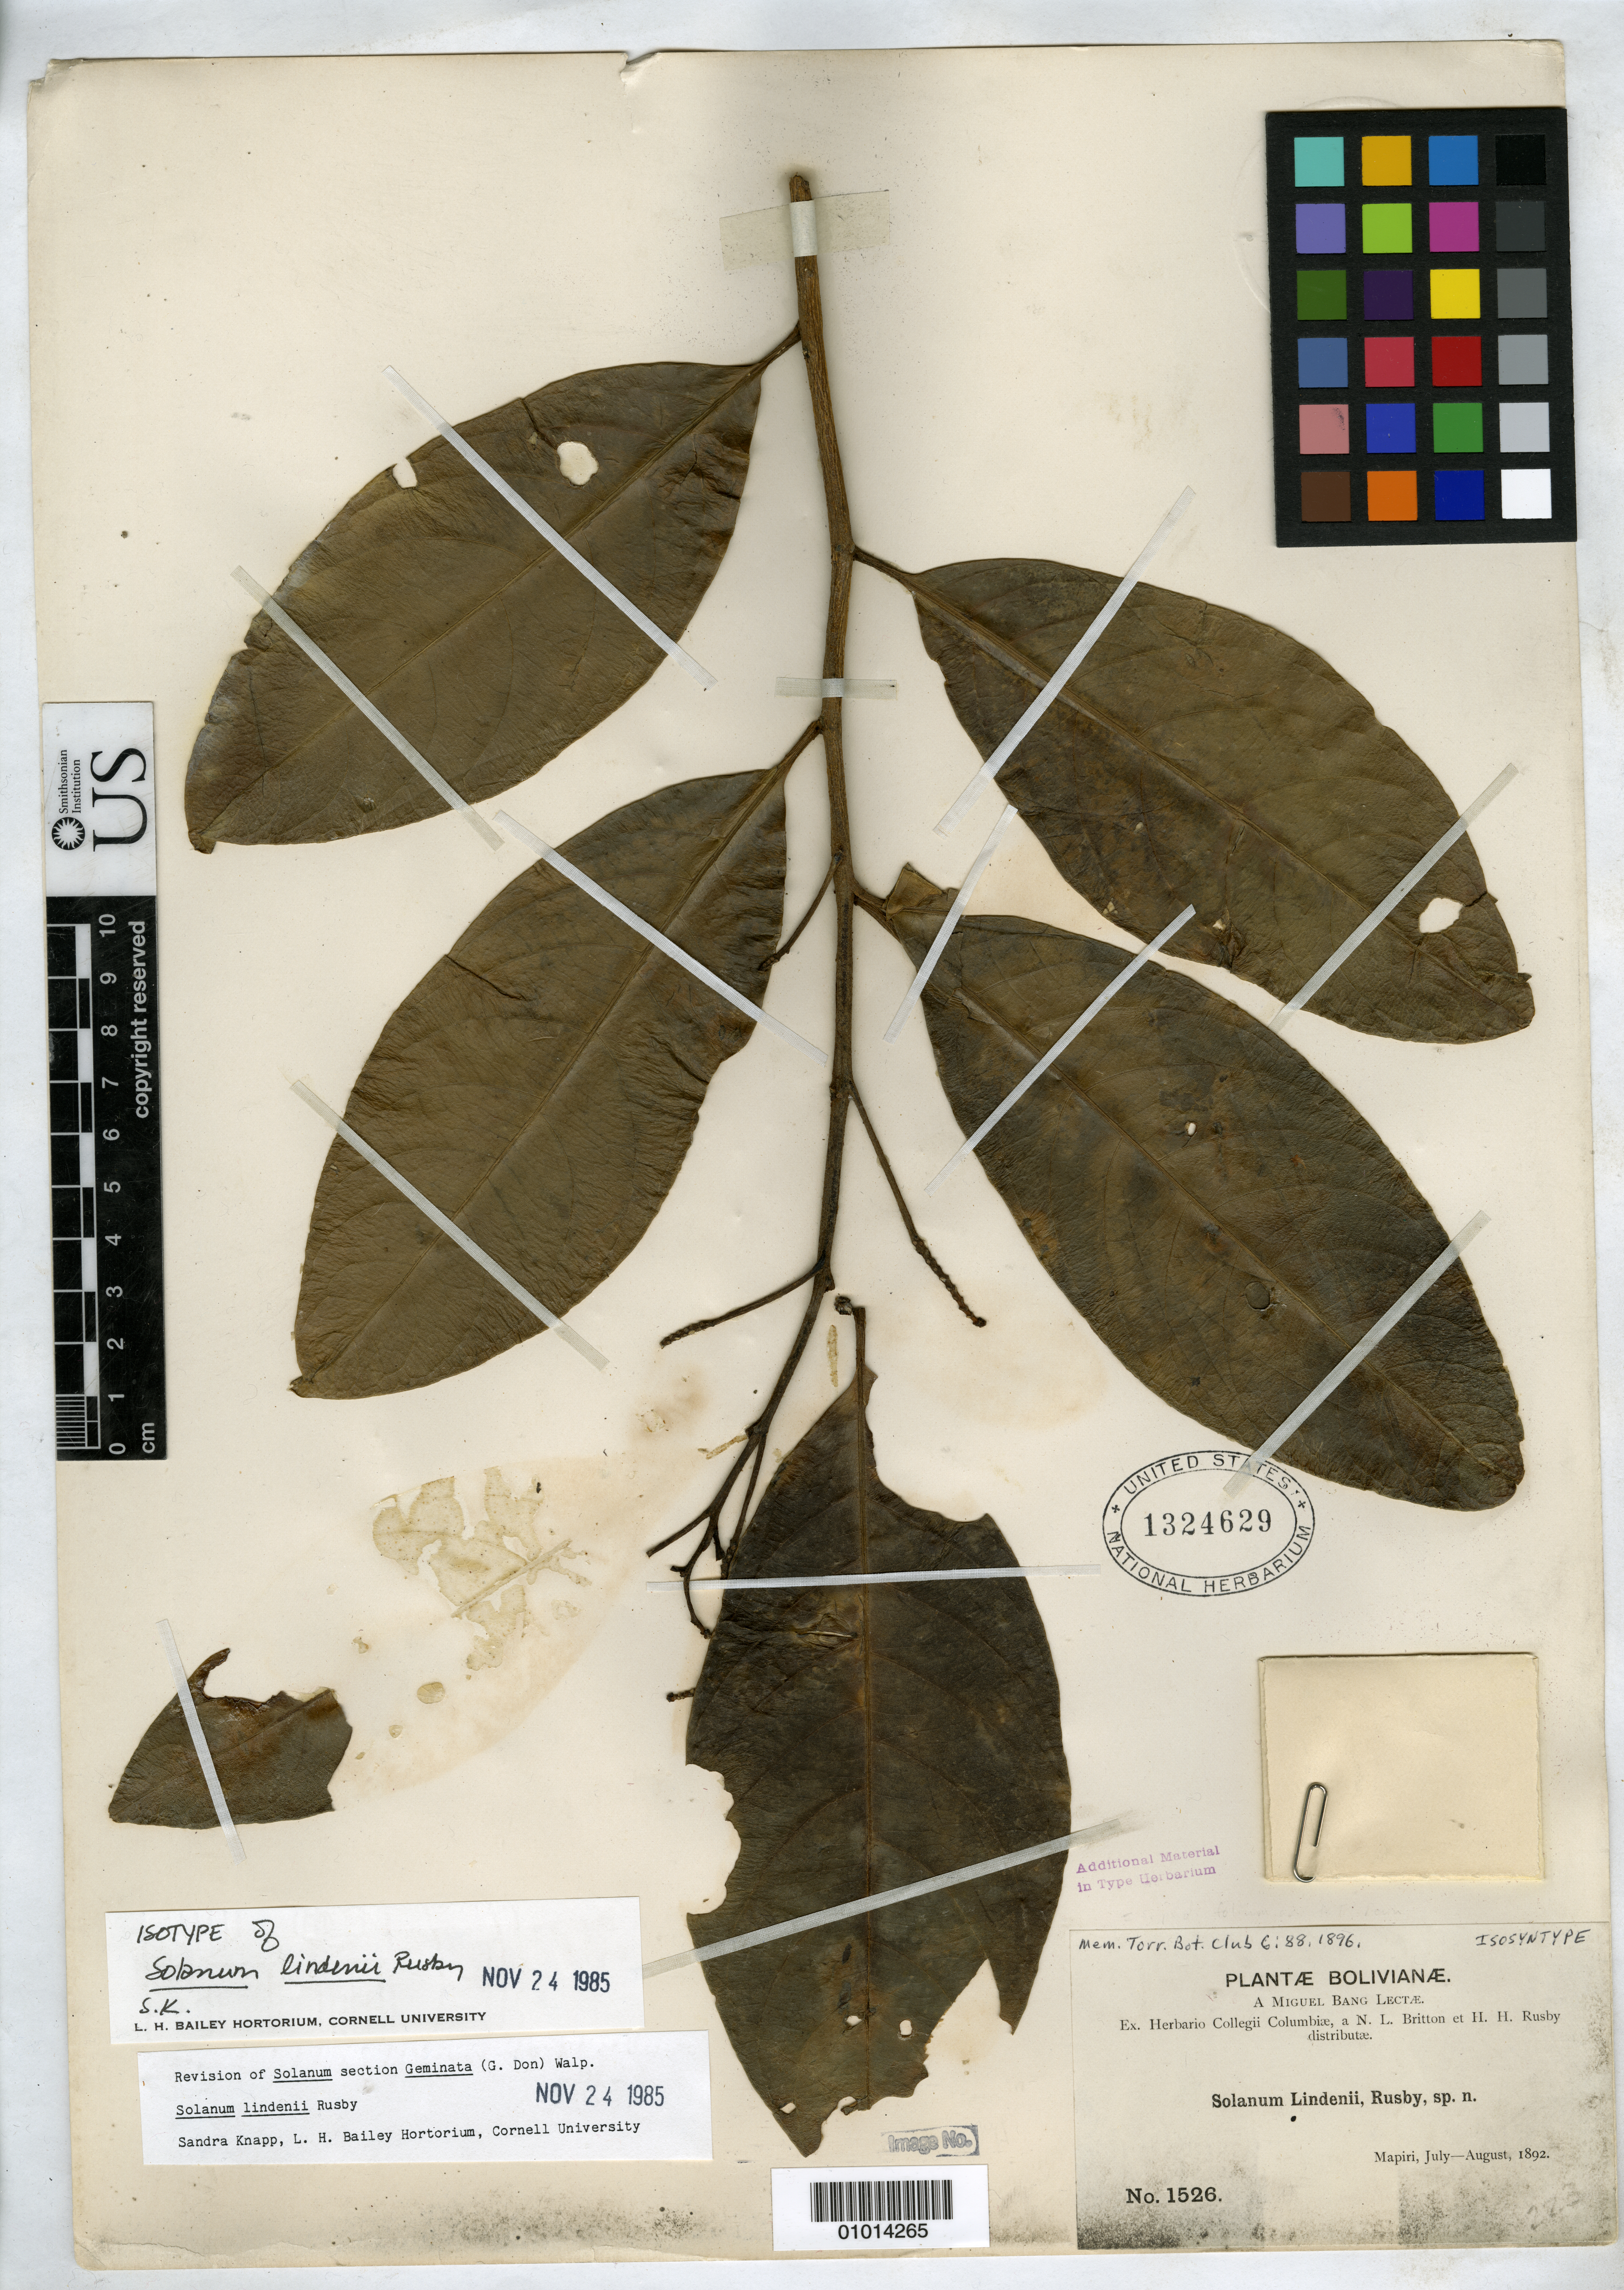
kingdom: Plantae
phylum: Tracheophyta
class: Magnoliopsida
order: Solanales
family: Solanaceae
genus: Solanum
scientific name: Solanum lindenii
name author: Rusby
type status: Isotype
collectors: M. Bang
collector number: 1526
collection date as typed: Jul 1892 to -- Aug 1892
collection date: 1892-07/1892-08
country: Bolivia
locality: Mapiri.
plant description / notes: Specimen ex John Donnell Smith herbarium. Annotated & cited by S. Knapp (Fl. Neotrop. 84) as "isotype" but two other collectinos are mentioned in protologue (=syntypes?).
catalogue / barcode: US 1324629